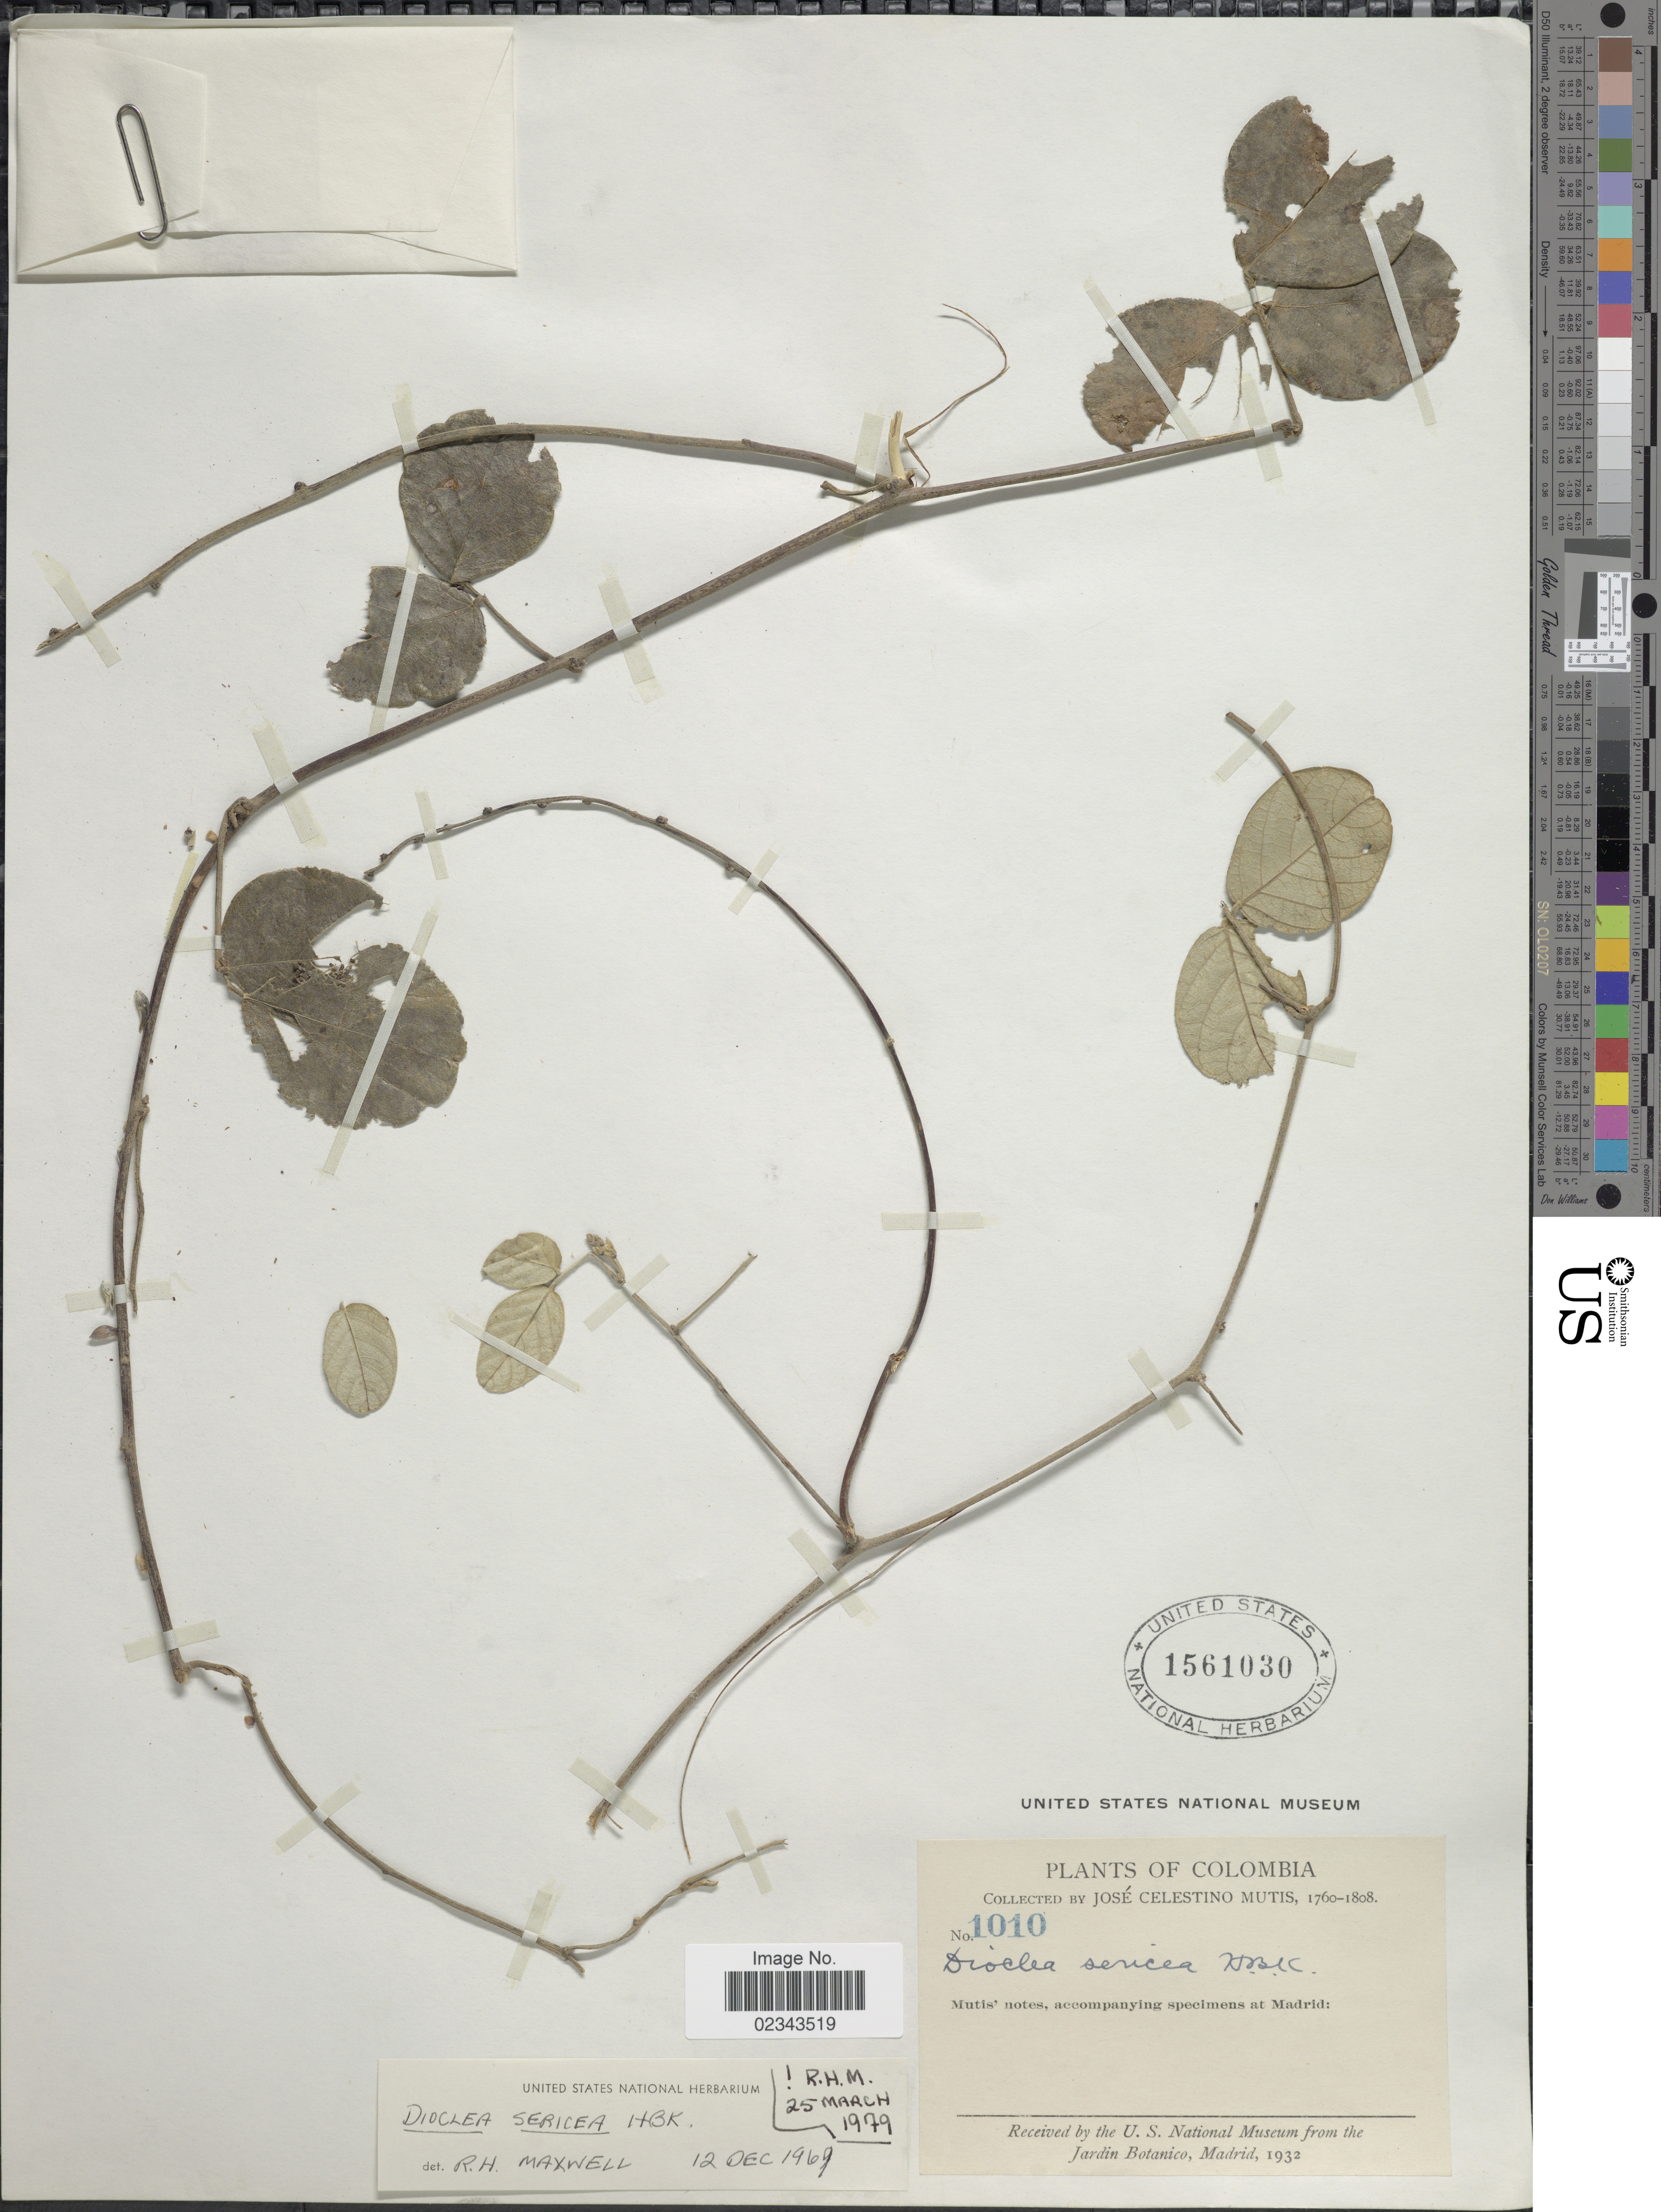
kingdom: Plantae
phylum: Tracheophyta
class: Magnoliopsida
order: Fabales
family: Fabaceae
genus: Dioclea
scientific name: Dioclea sericea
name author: Kunth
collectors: J. C. B. Mutis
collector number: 1010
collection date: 1760/1808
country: Colombia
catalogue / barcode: US 1561030